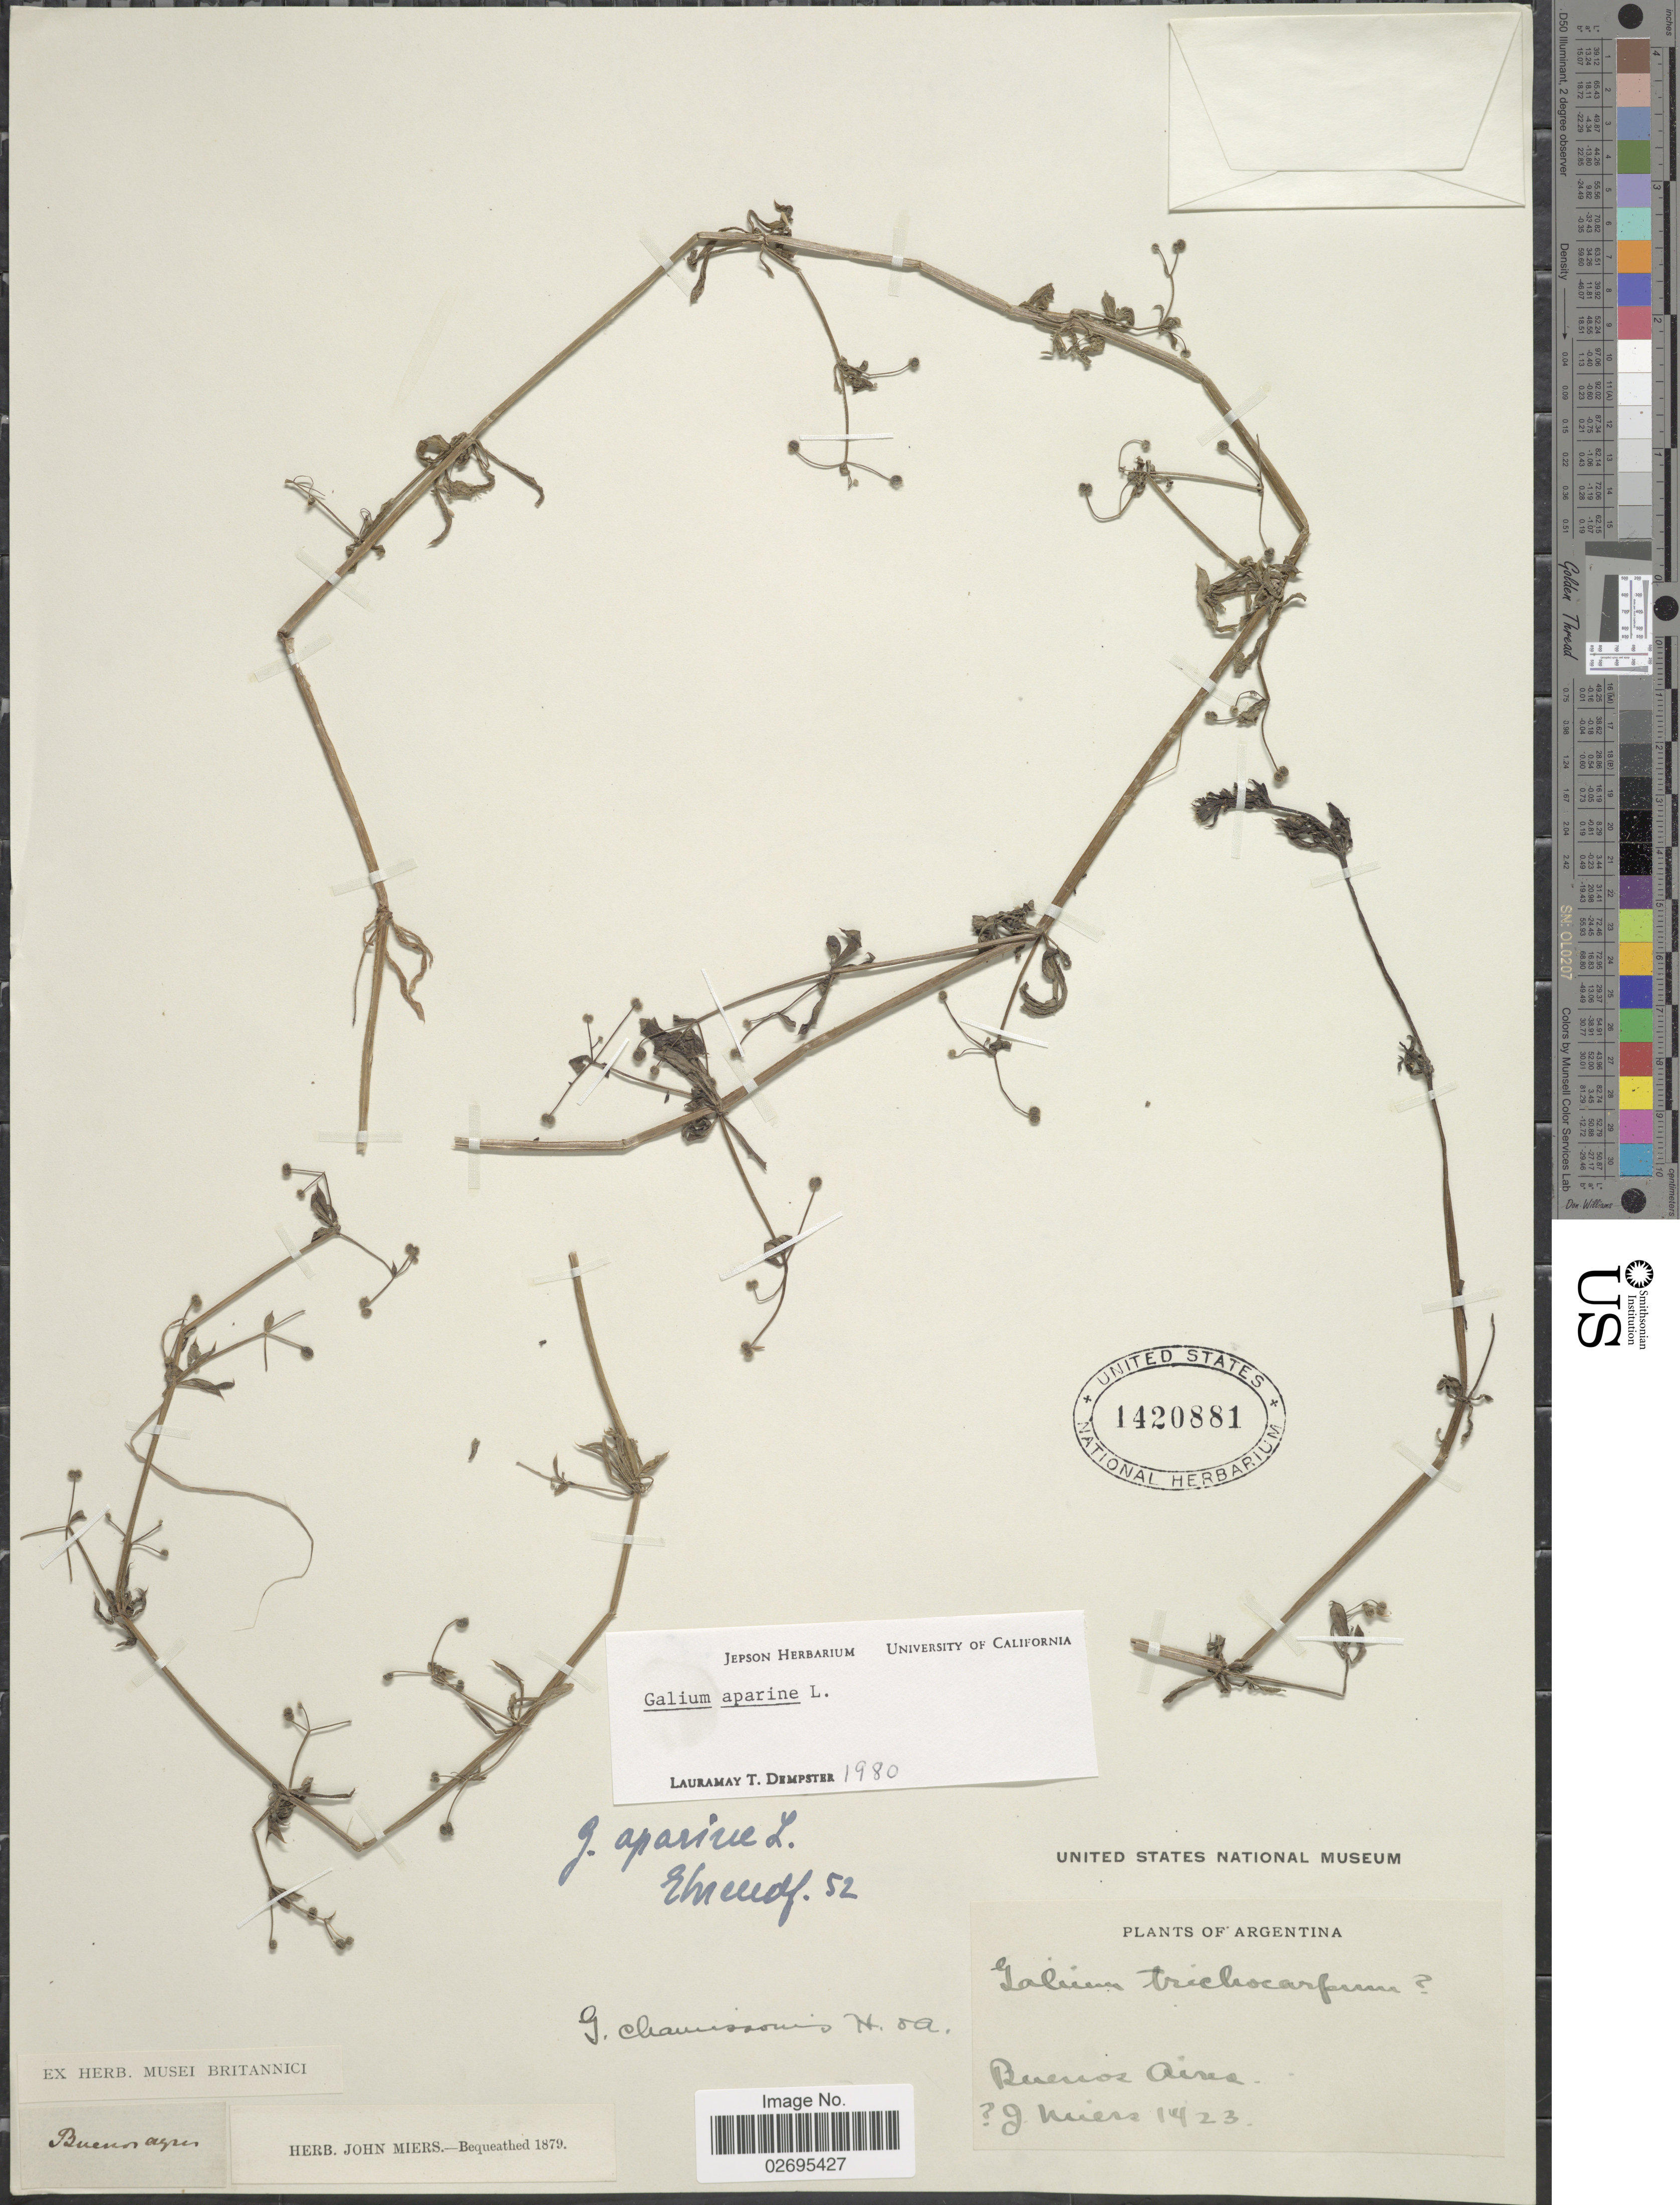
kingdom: Plantae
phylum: Tracheophyta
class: Magnoliopsida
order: Gentianales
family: Rubiaceae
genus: Galium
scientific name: Galium aparine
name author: L.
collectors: J. Miers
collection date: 1923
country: Argentina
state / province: Buenos Aires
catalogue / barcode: US 1420881